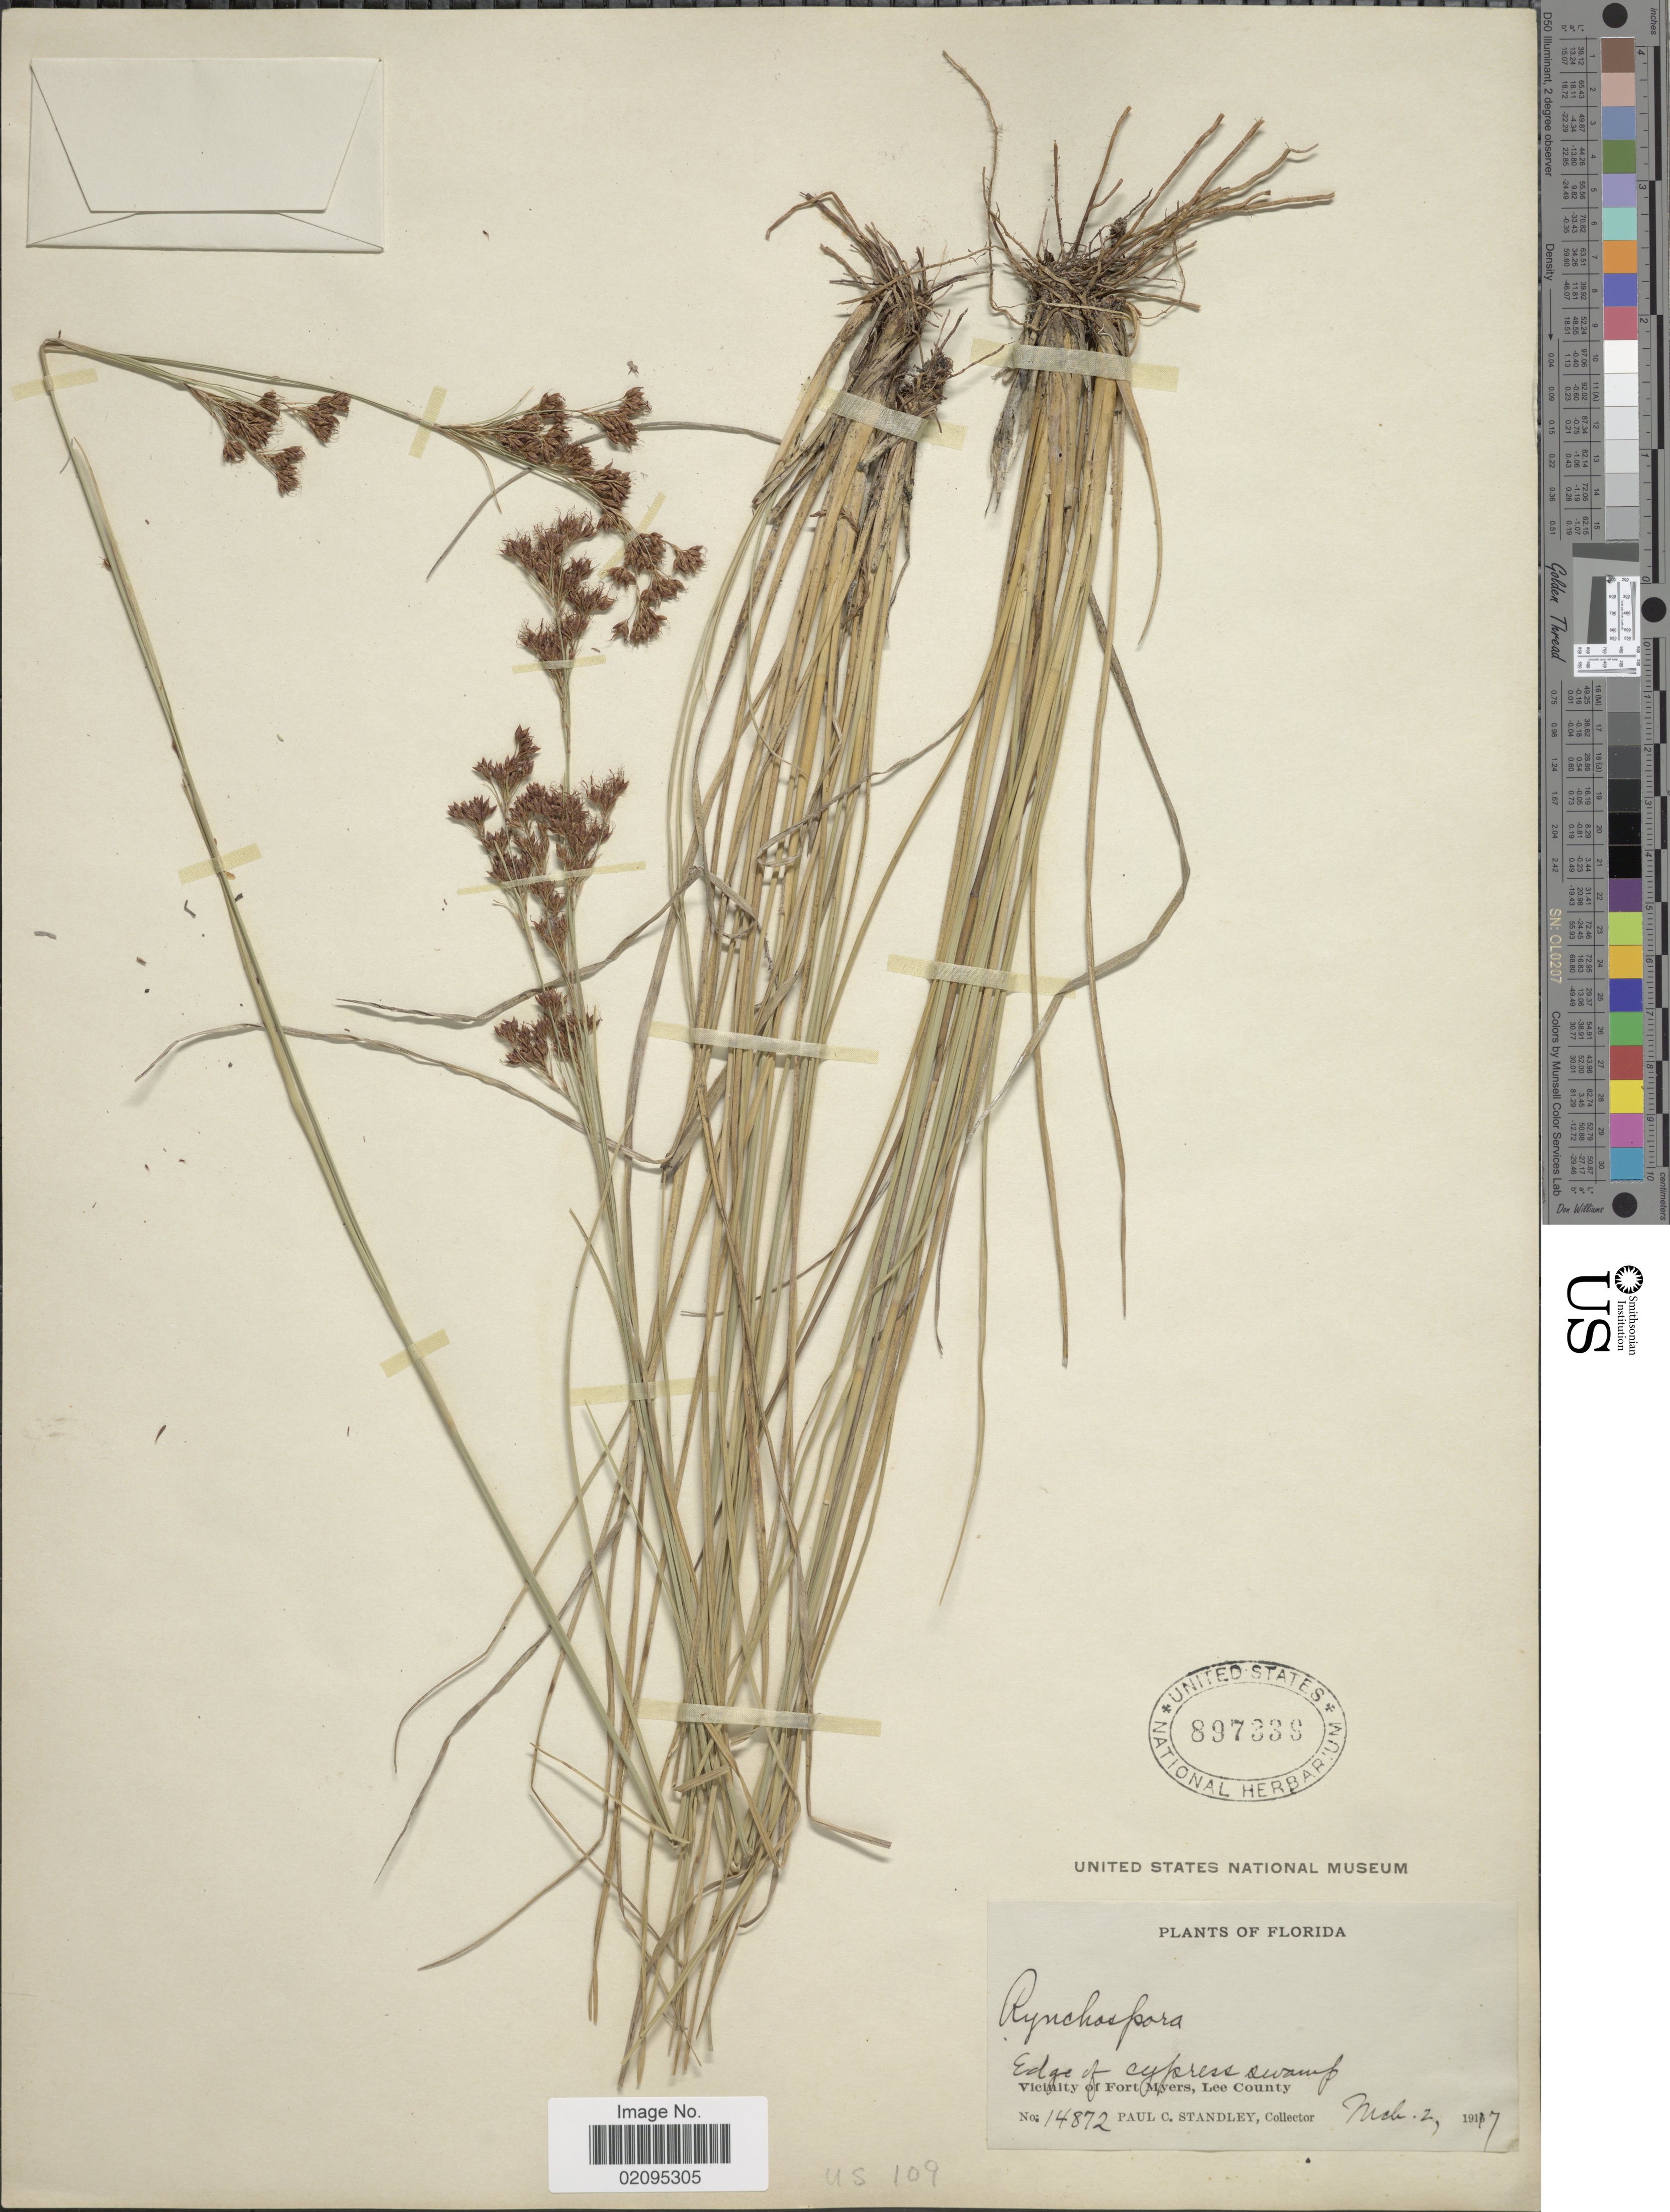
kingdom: Plantae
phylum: Tracheophyta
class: Liliopsida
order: Poales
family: Cyperaceae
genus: Rhynchospora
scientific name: Rhynchospora microcarpa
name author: Baldwin ex A. Gray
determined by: Strong, Mark T., (BOT), Smithsonian Institution - National Museum of Natural History (UNITED STATES)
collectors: P. C. Standley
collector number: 14872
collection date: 1917-03-02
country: United States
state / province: Florida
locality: Edge of cypress swamp, Vicinity of Fort Myers, Lee County.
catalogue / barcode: US 897339